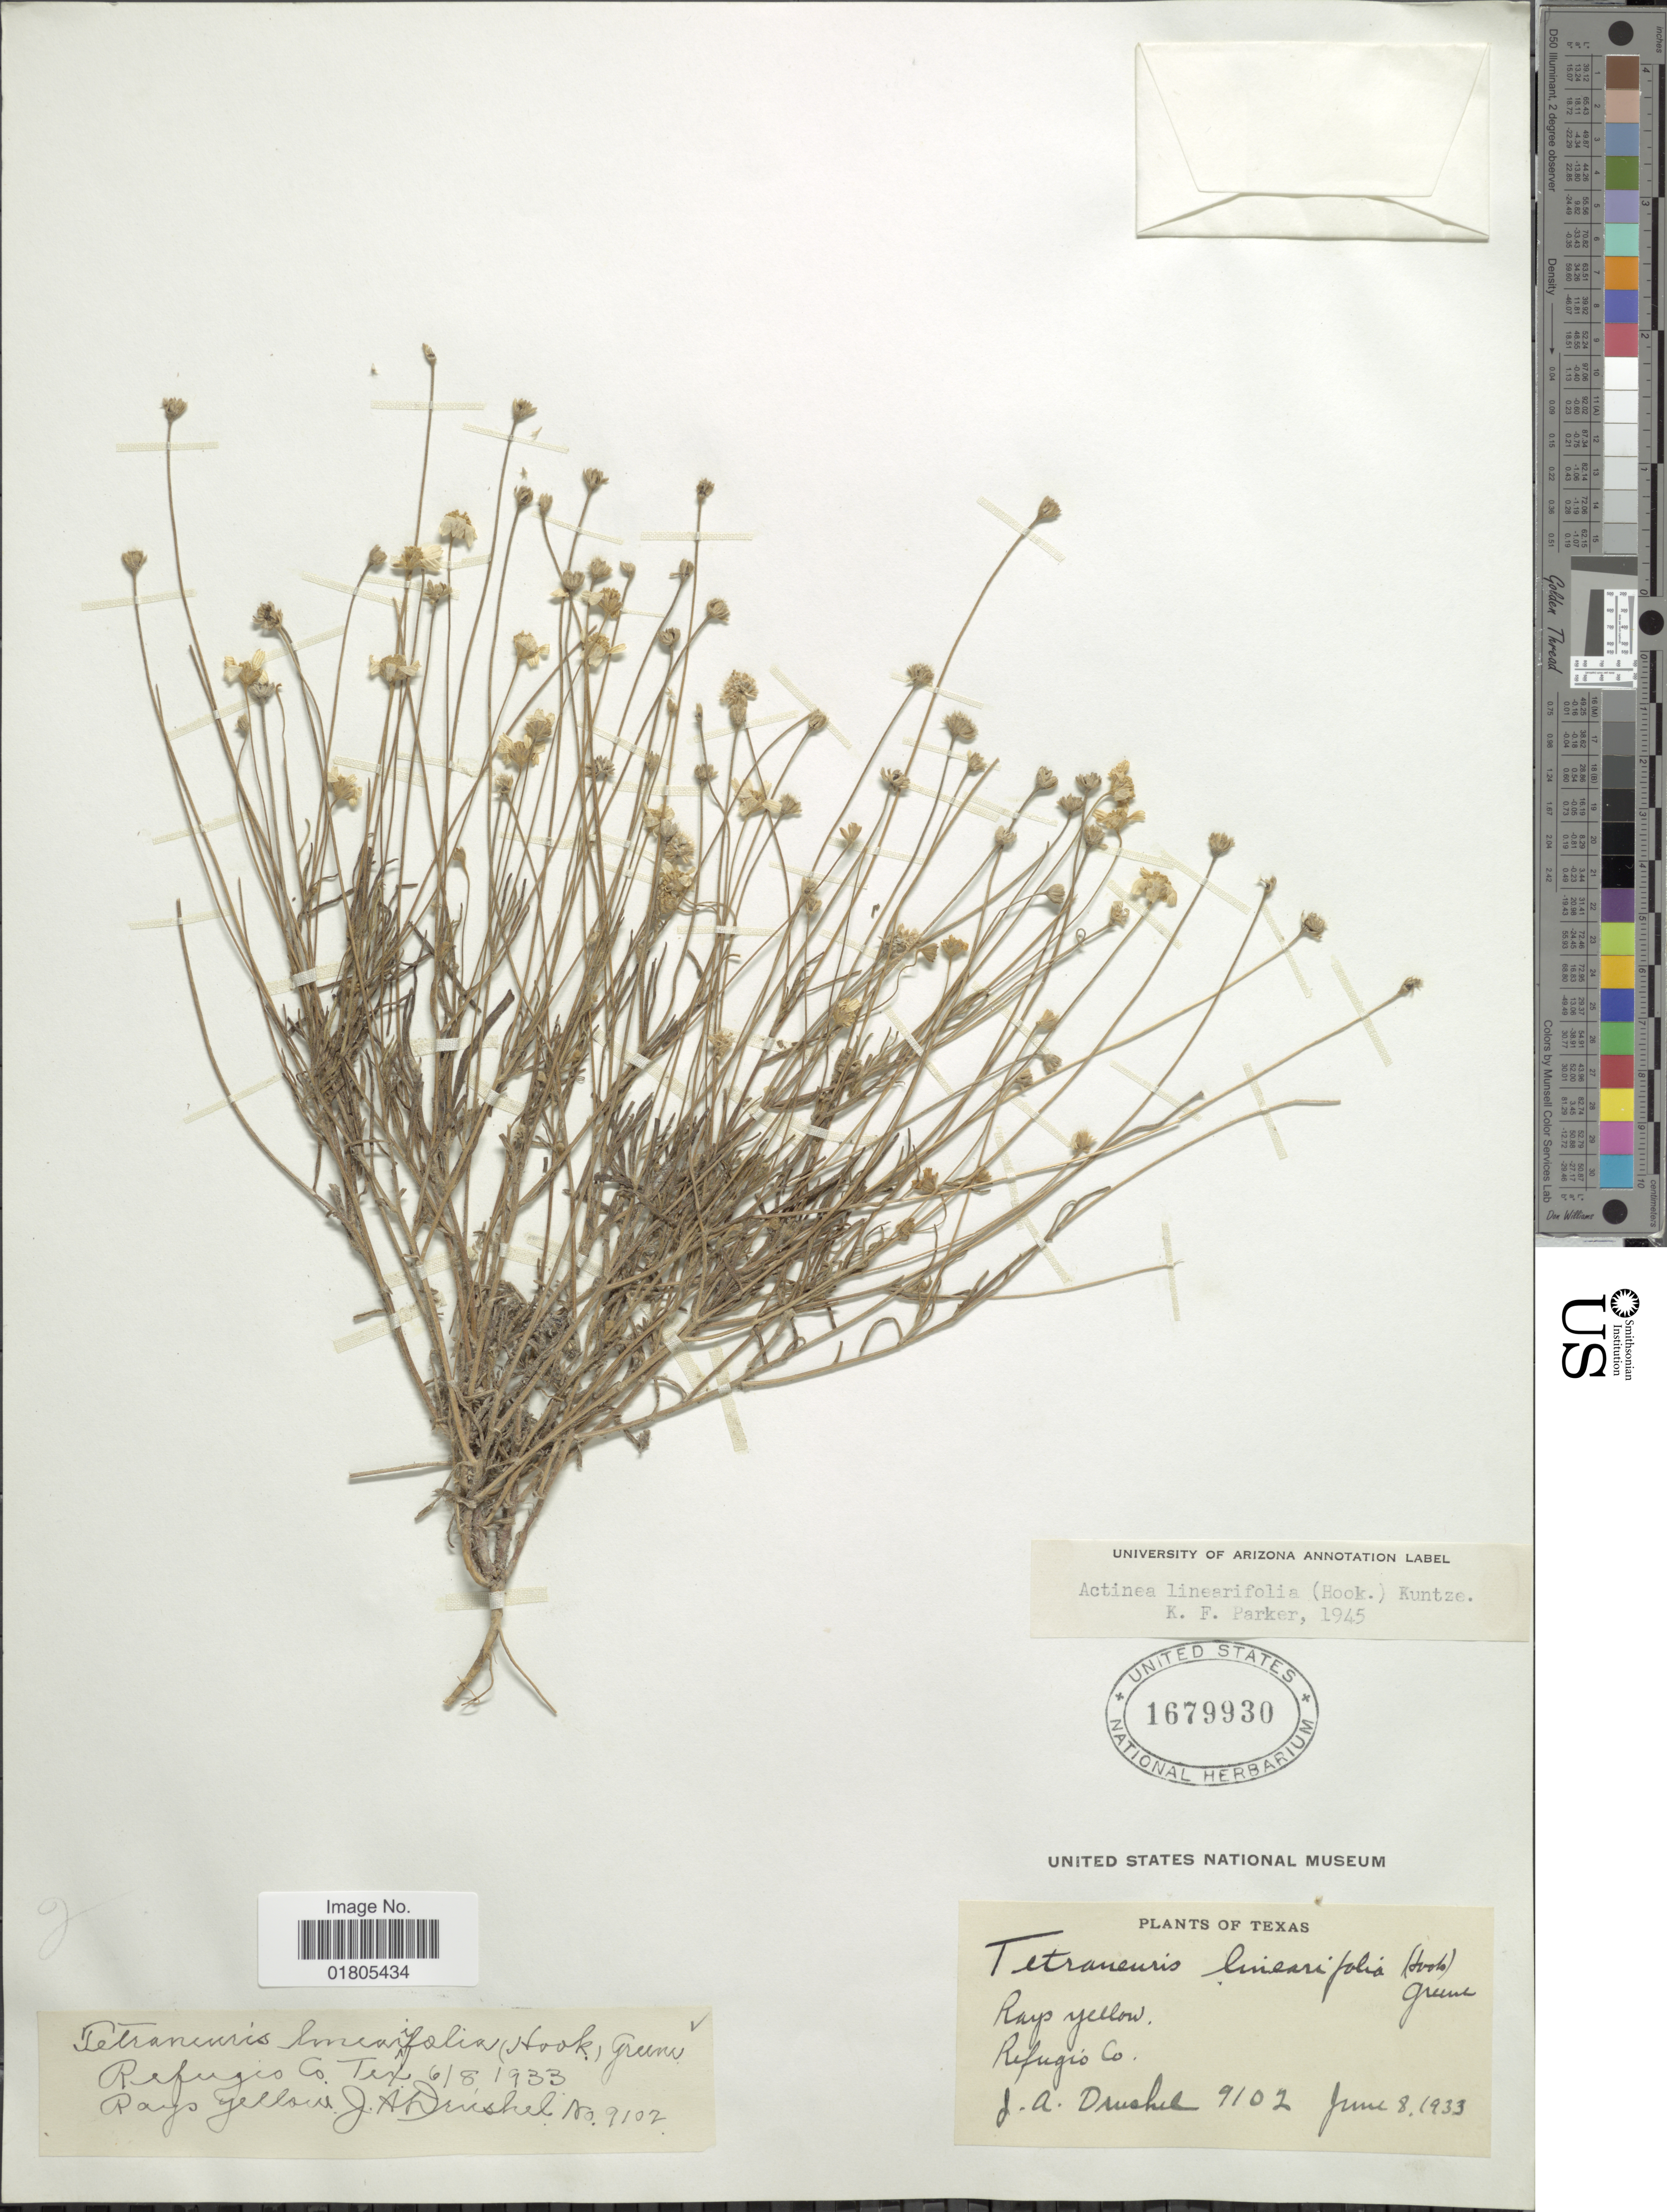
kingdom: Plantae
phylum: Tracheophyta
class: Magnoliopsida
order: Asterales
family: Asteraceae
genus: Actinea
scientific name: Actinea linearifolia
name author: (Hook.) Kuntze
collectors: J. A. Drushel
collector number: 9102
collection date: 1933-06-08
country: United States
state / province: Texas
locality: Refugio Co. Tex.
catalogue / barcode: US 1679930